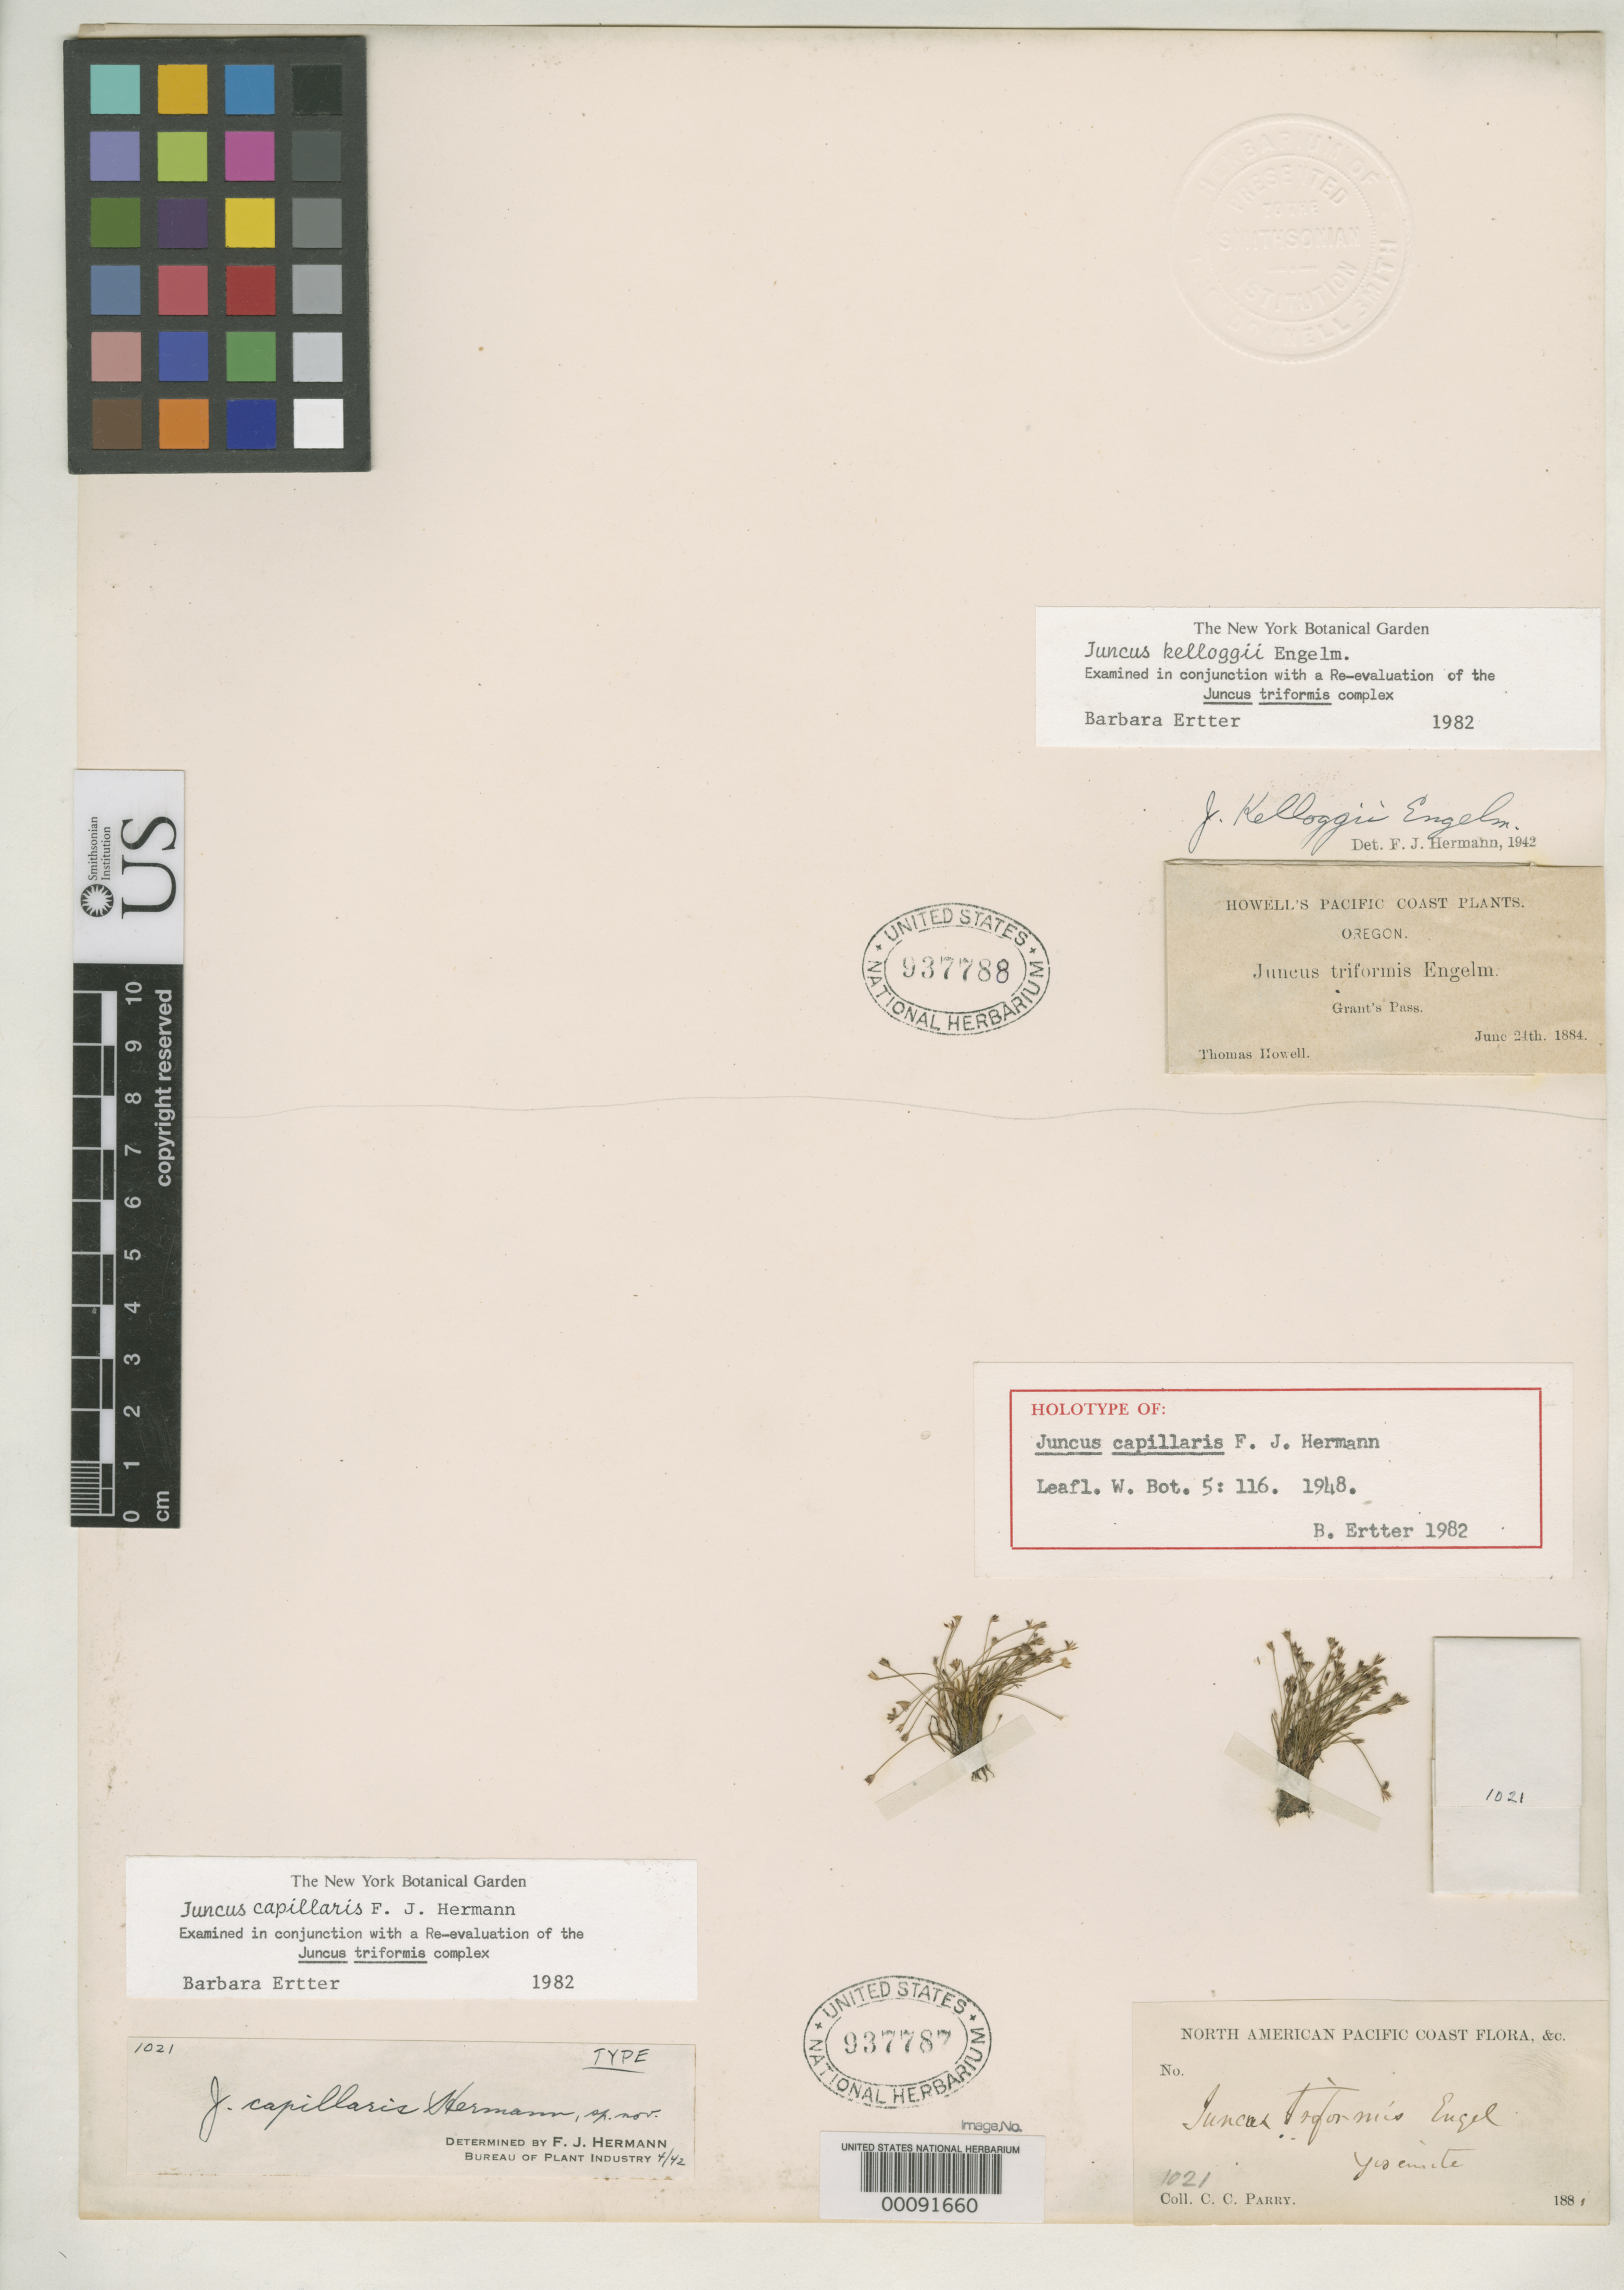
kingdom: Plantae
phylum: Tracheophyta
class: Liliopsida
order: Poales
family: Juncaceae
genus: Juncus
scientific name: Juncus capillaris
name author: F.J. Herm.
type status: Holotype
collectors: C. C. Parry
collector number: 1021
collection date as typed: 1881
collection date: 1881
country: United States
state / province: California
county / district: Mariposa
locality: Yosemite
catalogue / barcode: US 937787